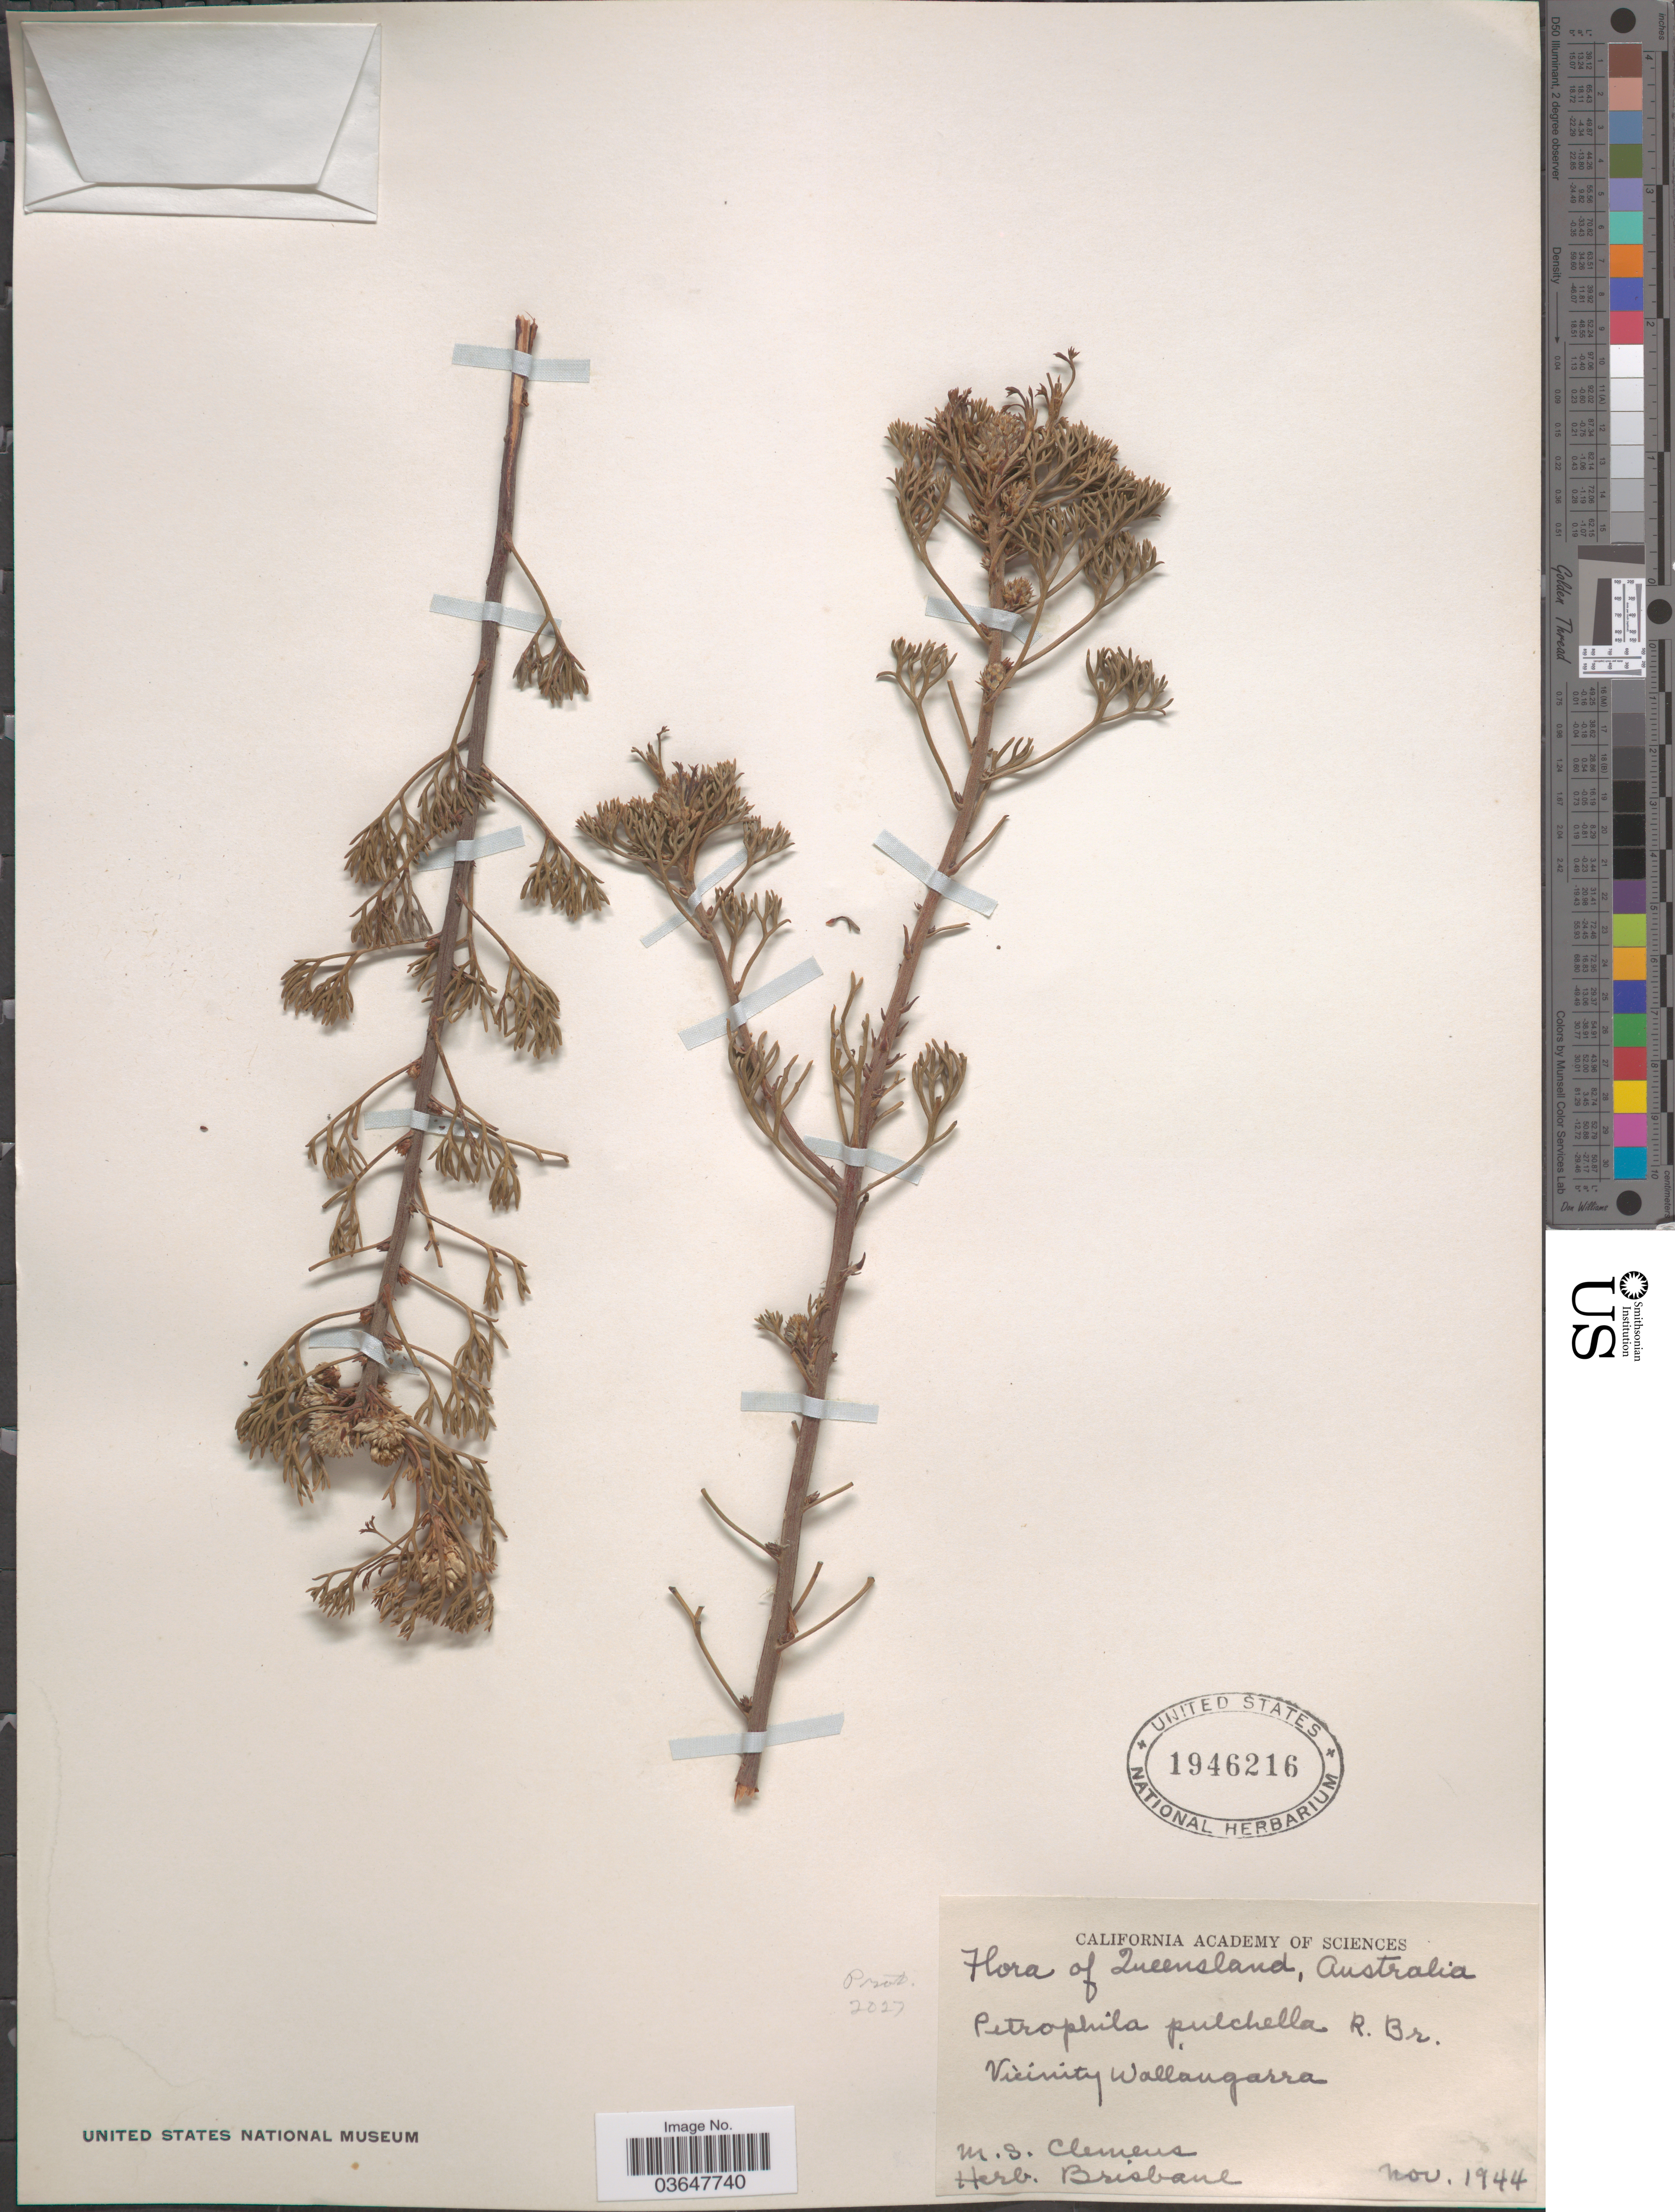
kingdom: Plantae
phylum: Tracheophyta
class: Magnoliopsida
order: Proteales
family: Proteaceae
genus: Petrophile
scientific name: Petrophile pulchella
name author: (Schrad. & J.C. Wendl.)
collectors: M. S. Clemens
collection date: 1944-11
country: Australia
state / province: Queensland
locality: Vicinity Wallangarra.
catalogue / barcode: US 1946216